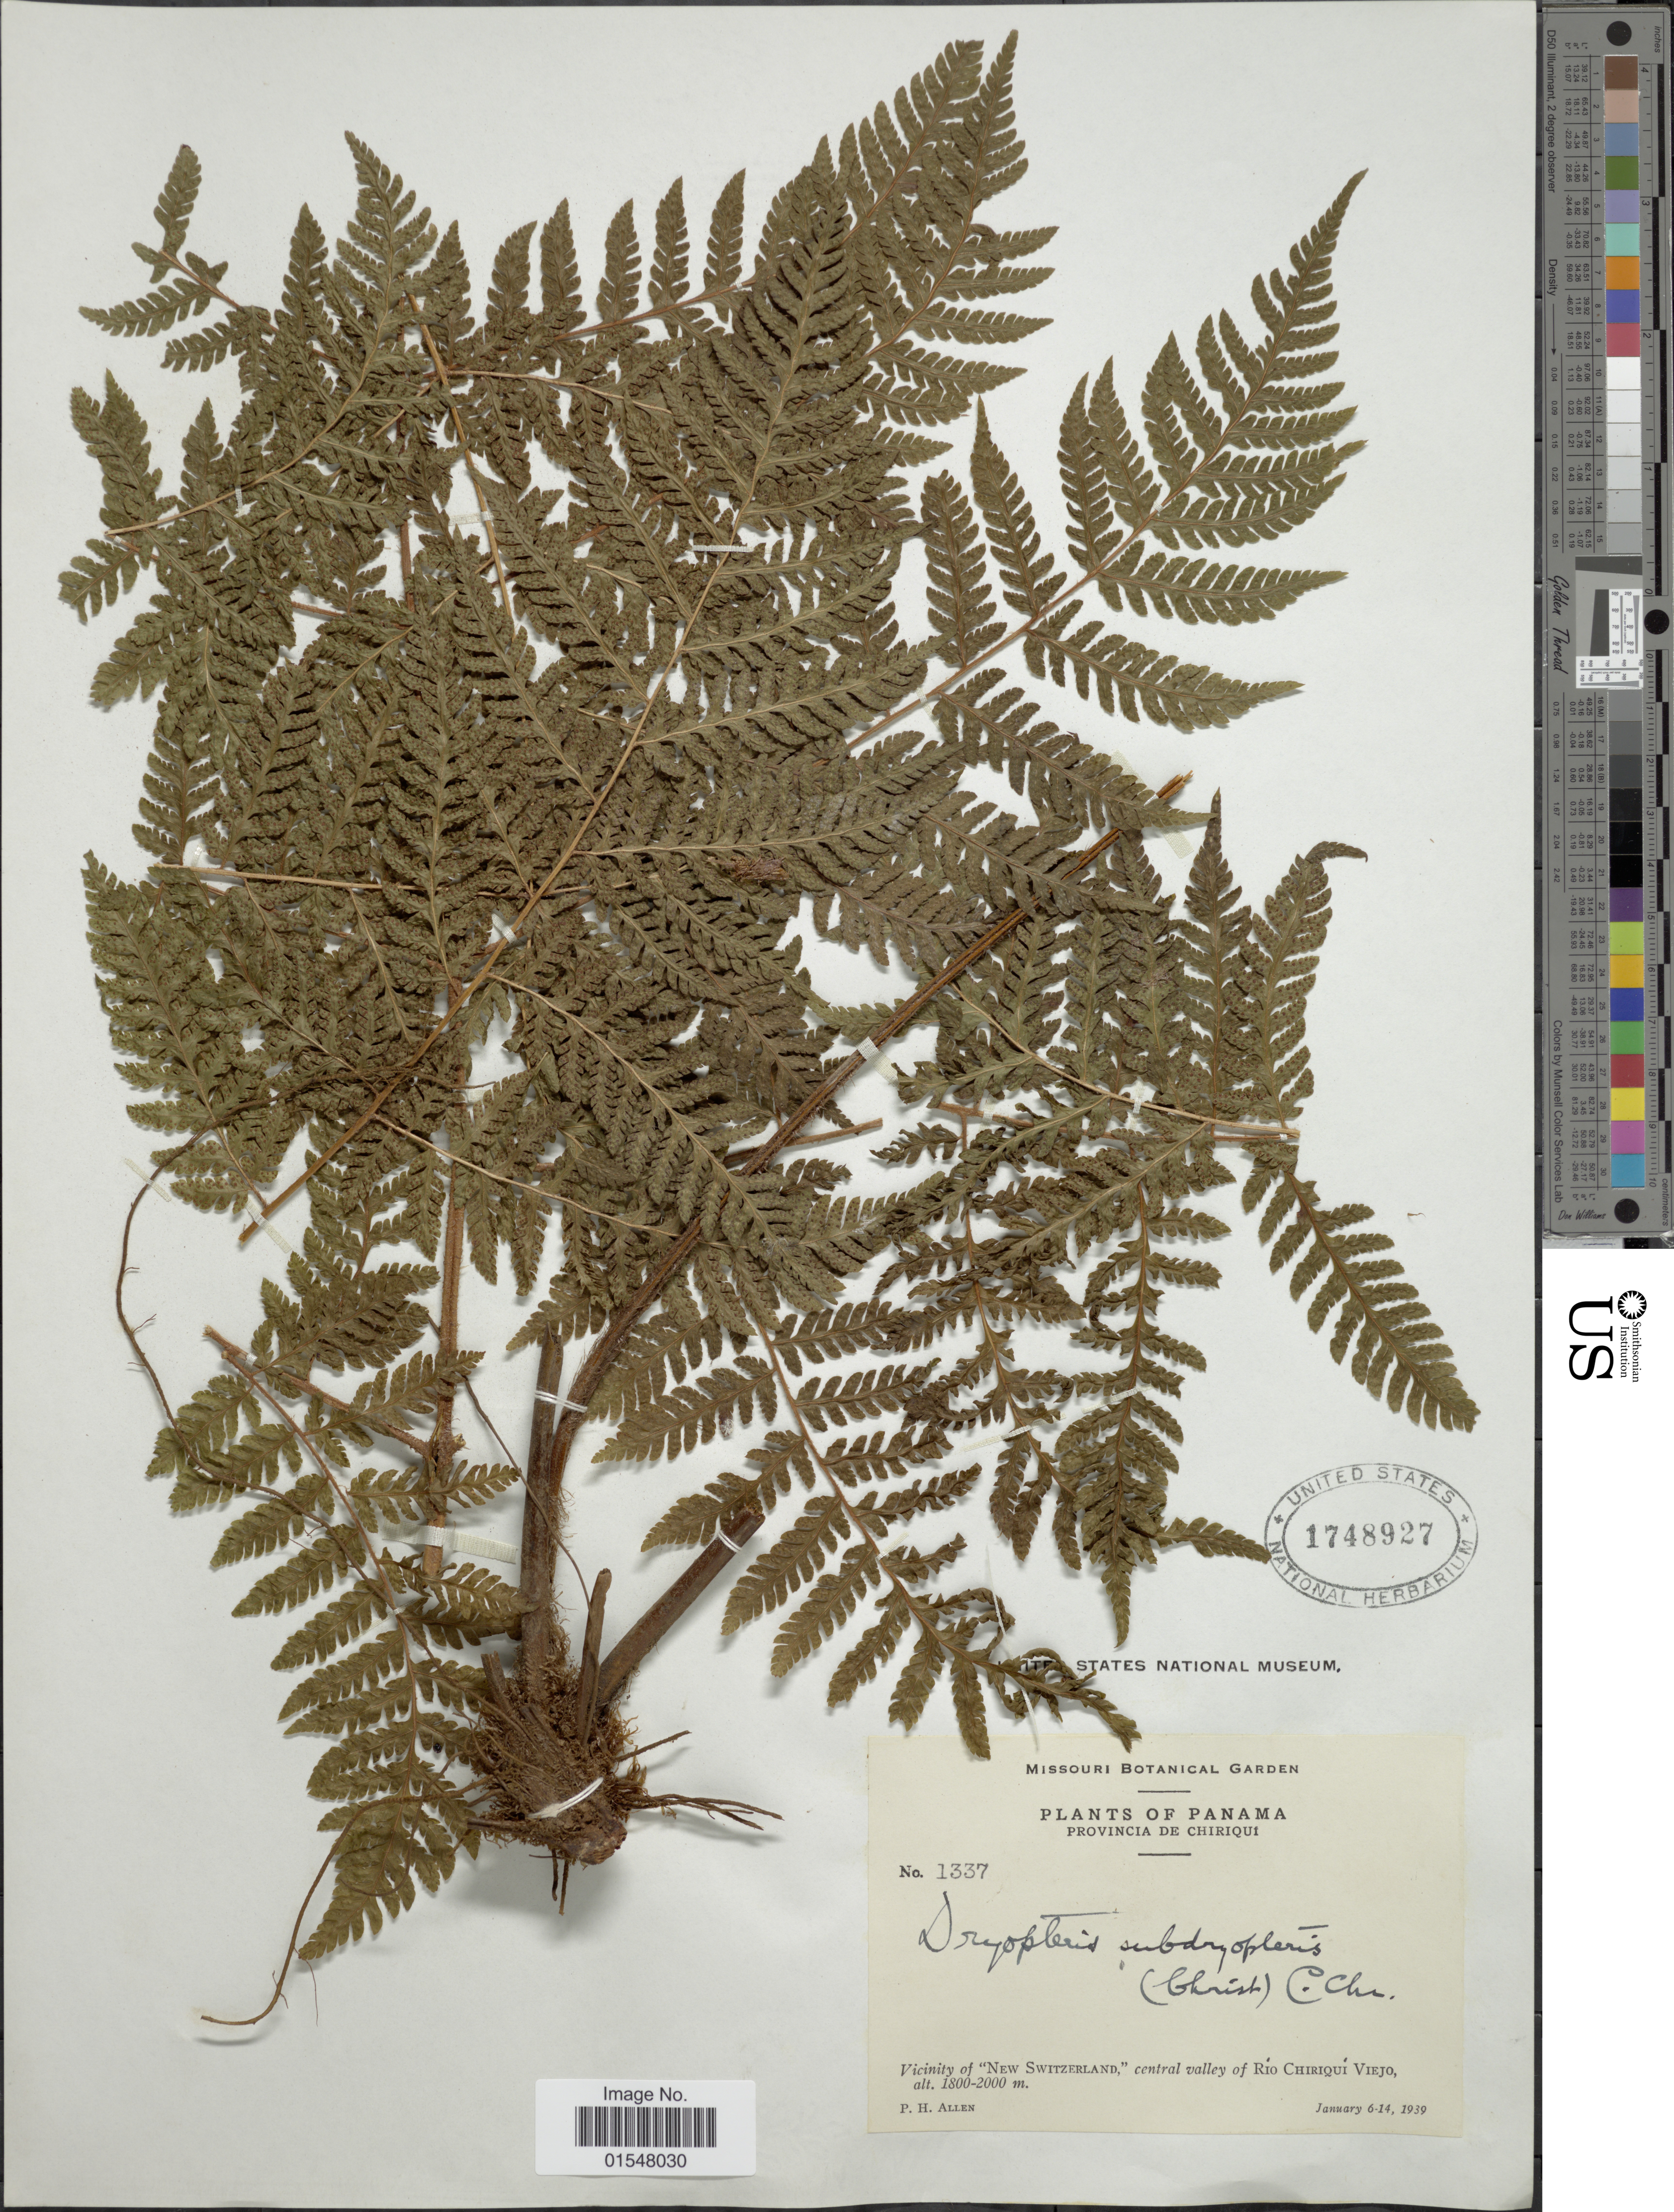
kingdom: Plantae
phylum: Tracheophyta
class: Polypodiopsida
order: Polypodiales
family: Dryopteridaceae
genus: Ctenitis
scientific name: Ctenitis subdryopteris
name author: (Christ) Lellinger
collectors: P. H. Allen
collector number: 1337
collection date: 1939-01-06/1939-01-14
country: Panama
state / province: Chiriqui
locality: Vicinity of "New Switzerland", central valley of Río Chiriquí Viejo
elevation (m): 1800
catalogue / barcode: US 1748927